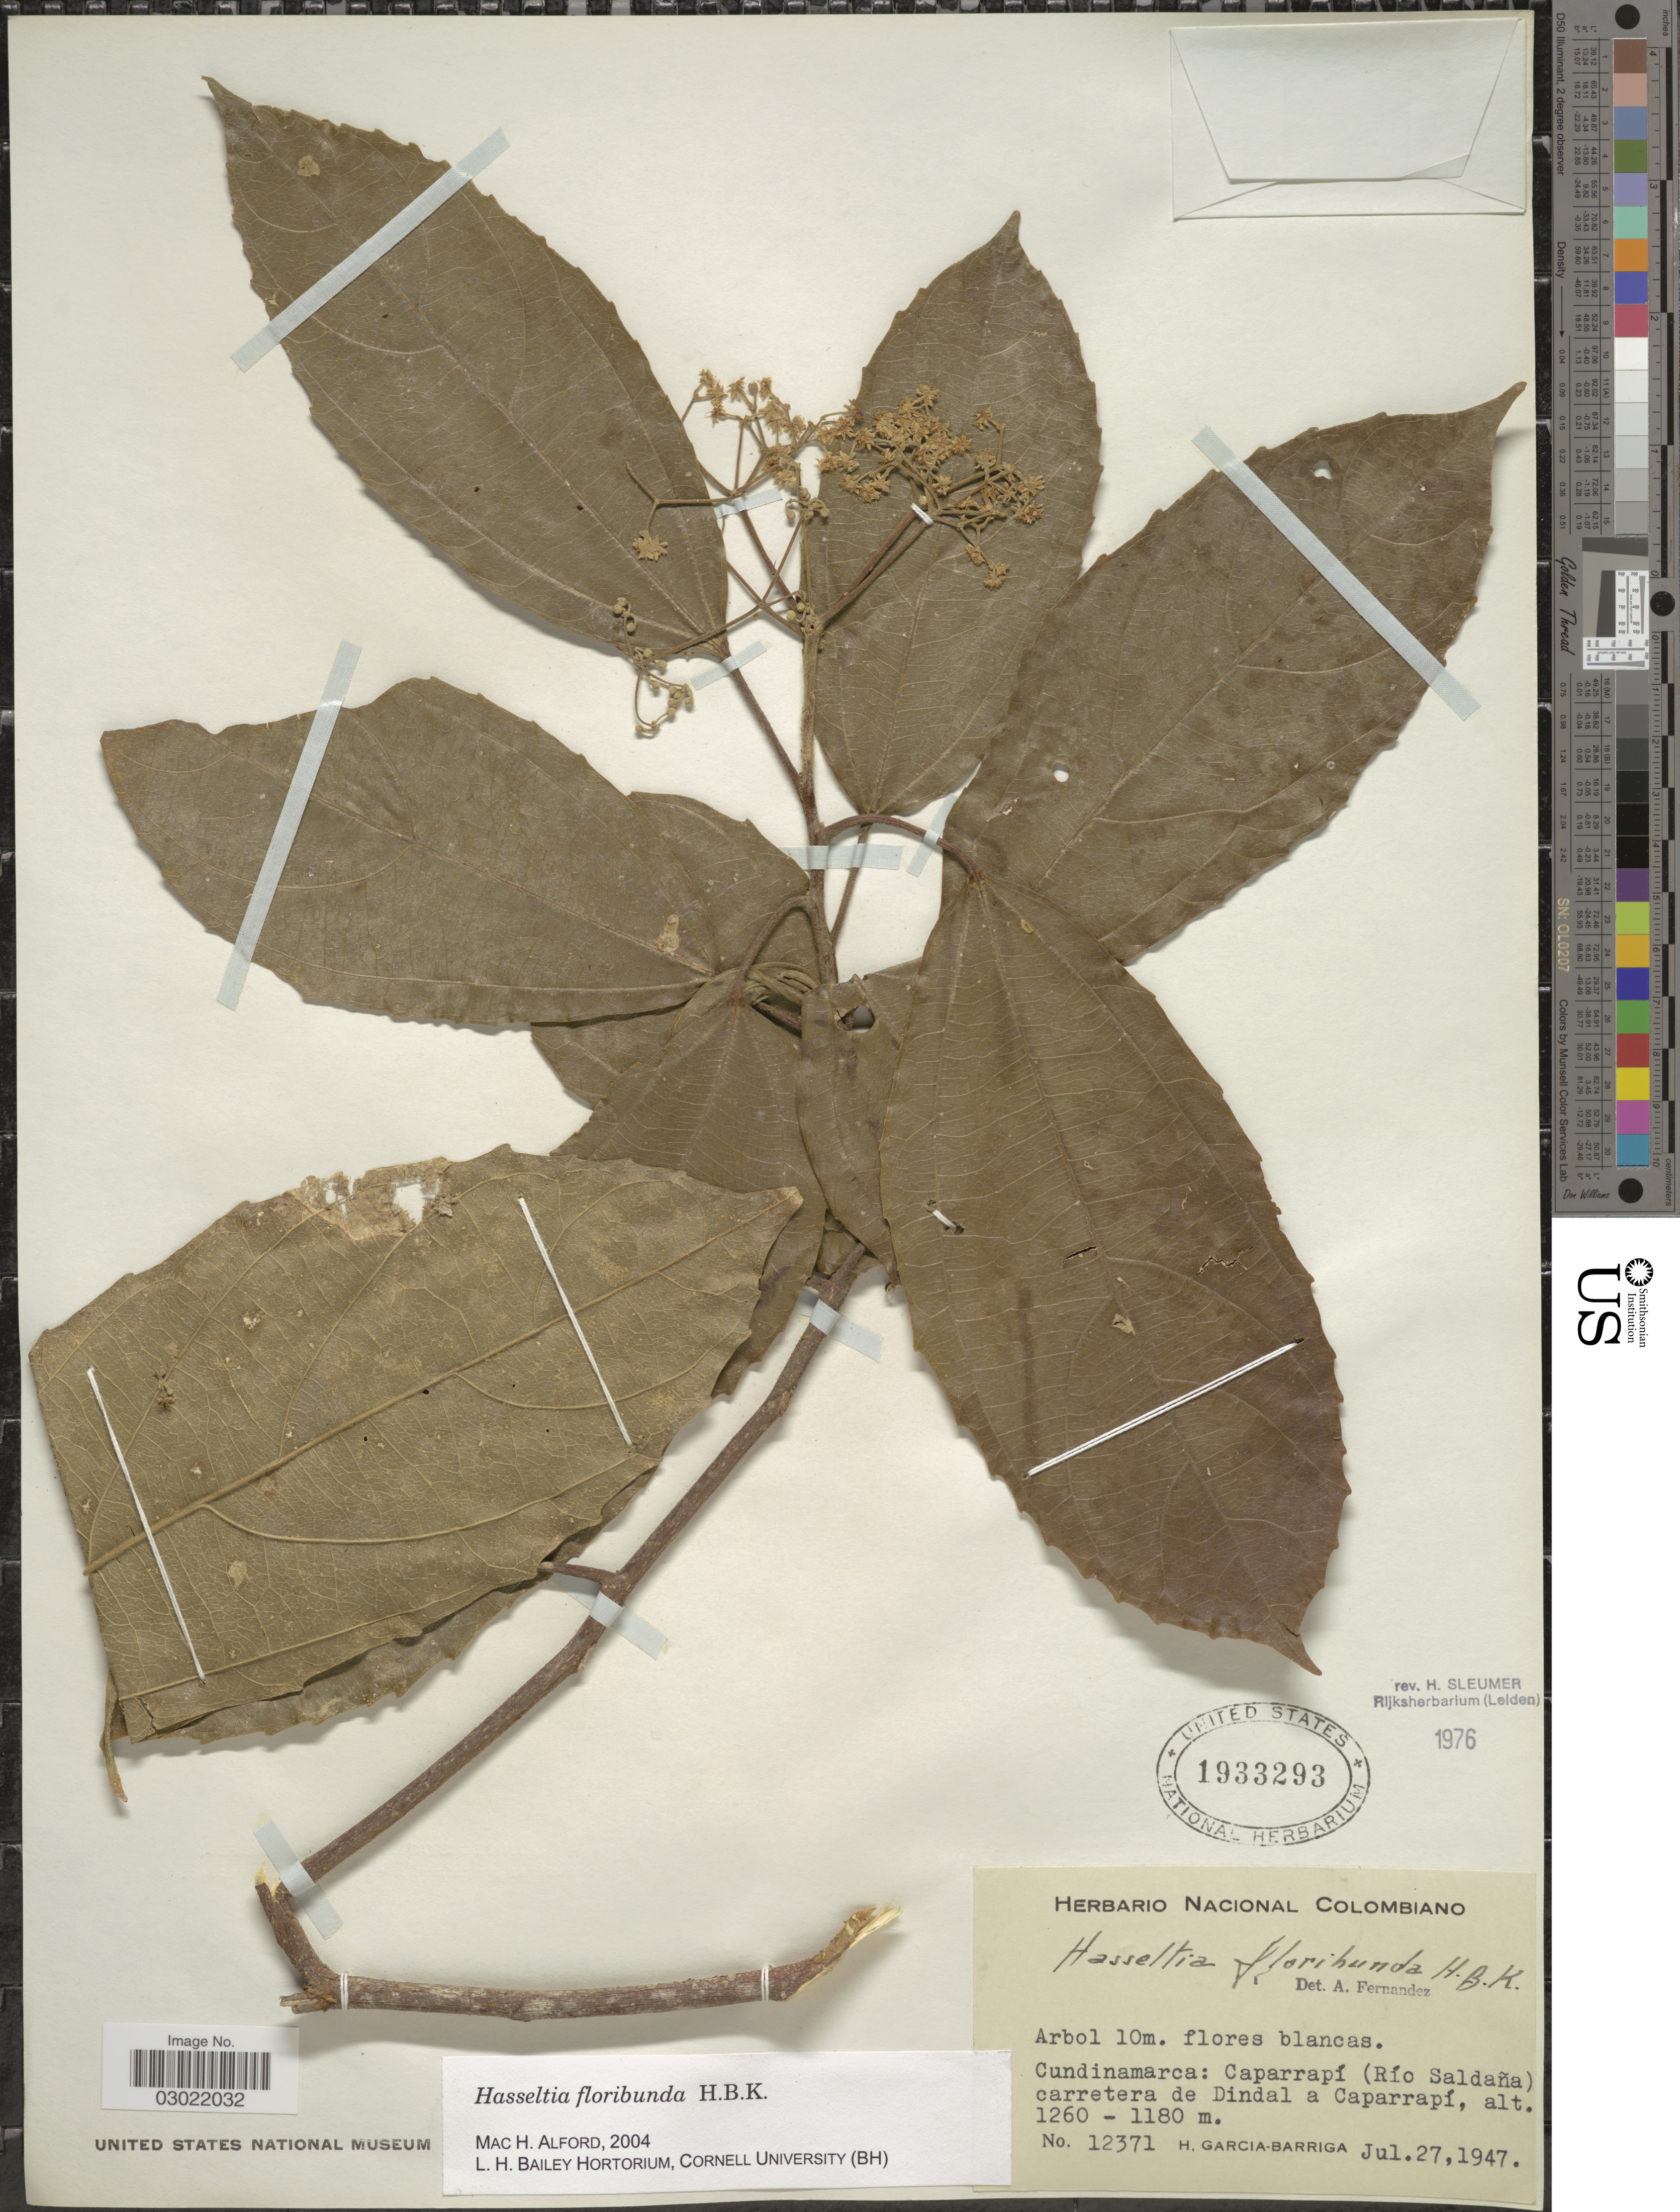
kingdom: Plantae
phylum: Tracheophyta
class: Magnoliopsida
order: Malpighiales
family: Salicaceae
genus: Hasseltia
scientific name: Hasseltia floribunda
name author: Kunth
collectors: H. García Barriga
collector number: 12371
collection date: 1947-07-27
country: Colombia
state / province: Cundinamarca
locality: Caparrapí (Río Saldaña) carretera de Dindal a Caparrapí.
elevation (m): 1180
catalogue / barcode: US 1933293